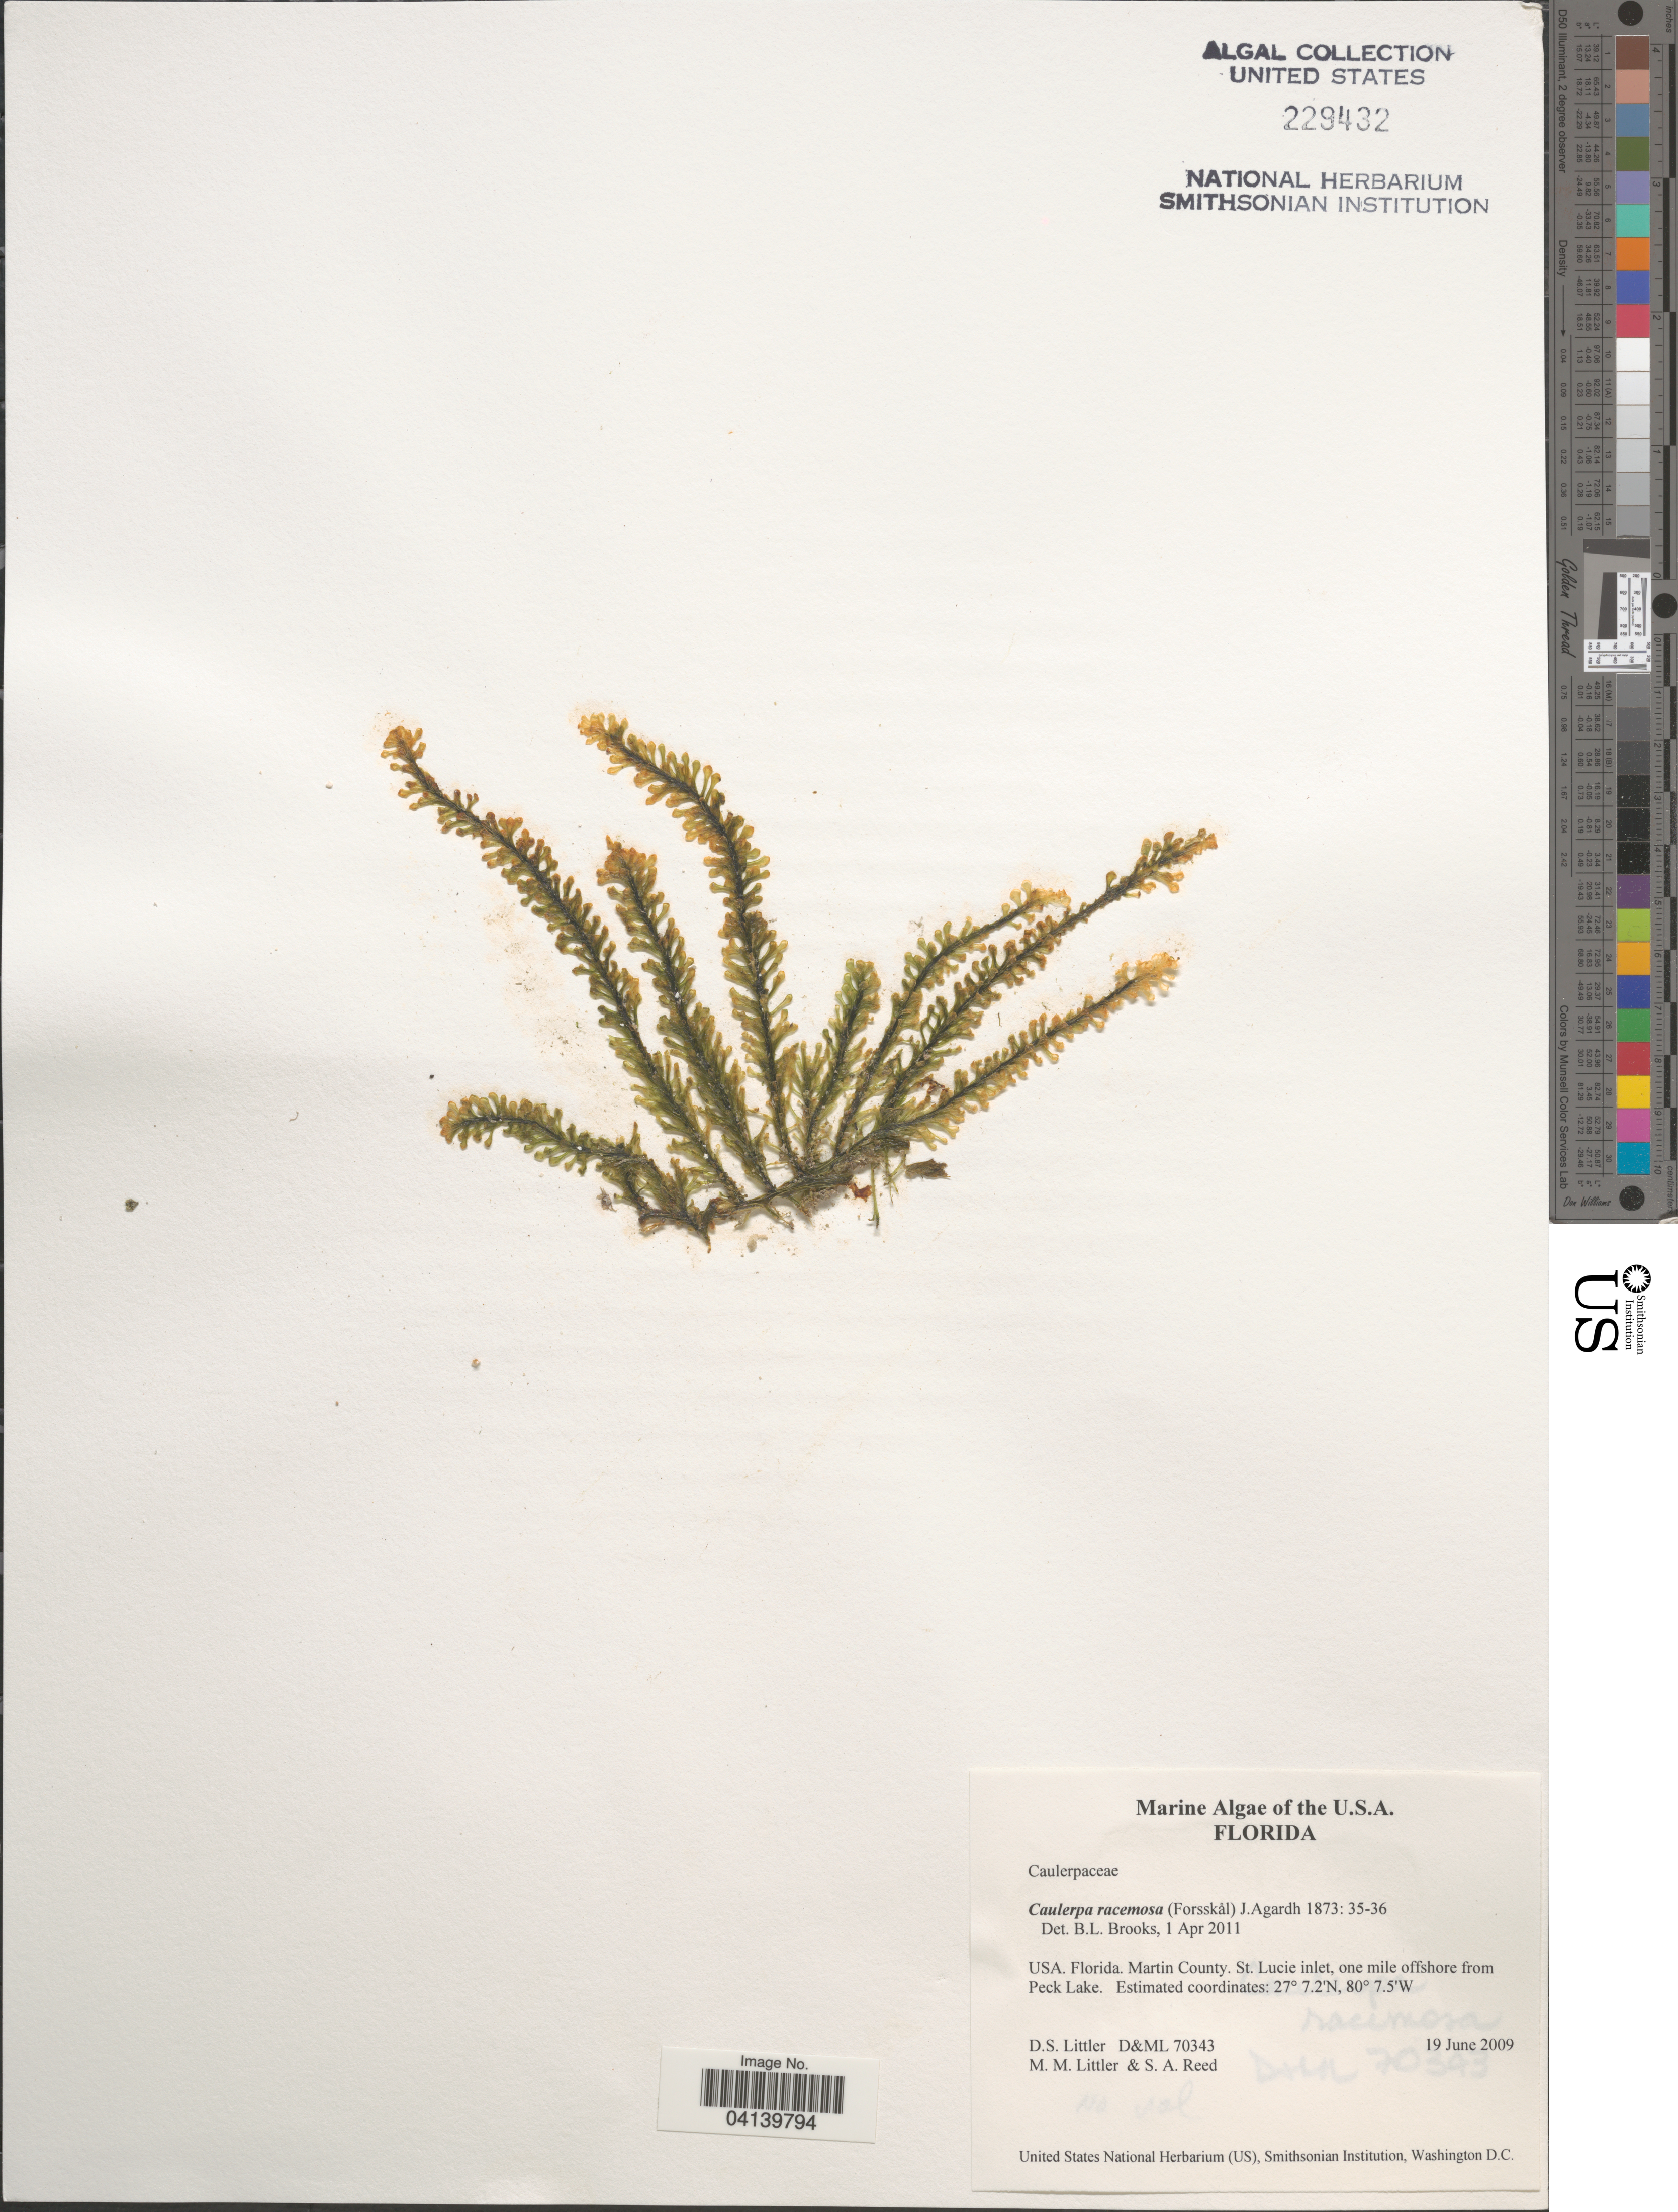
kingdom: Plantae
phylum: Chlorophyta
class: Ulvophyceae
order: Bryopsidales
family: Caulerpaceae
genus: Caulerpa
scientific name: Caulerpa racemosa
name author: (Forssk.) J. Agardh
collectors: D. S. Littler & S. Reed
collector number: D&ML 70343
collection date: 2009-06-19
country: United States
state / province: Florida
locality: Martin County. St. Lucie inlet, one mile offshore from Peck Lake.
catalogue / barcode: US 229432